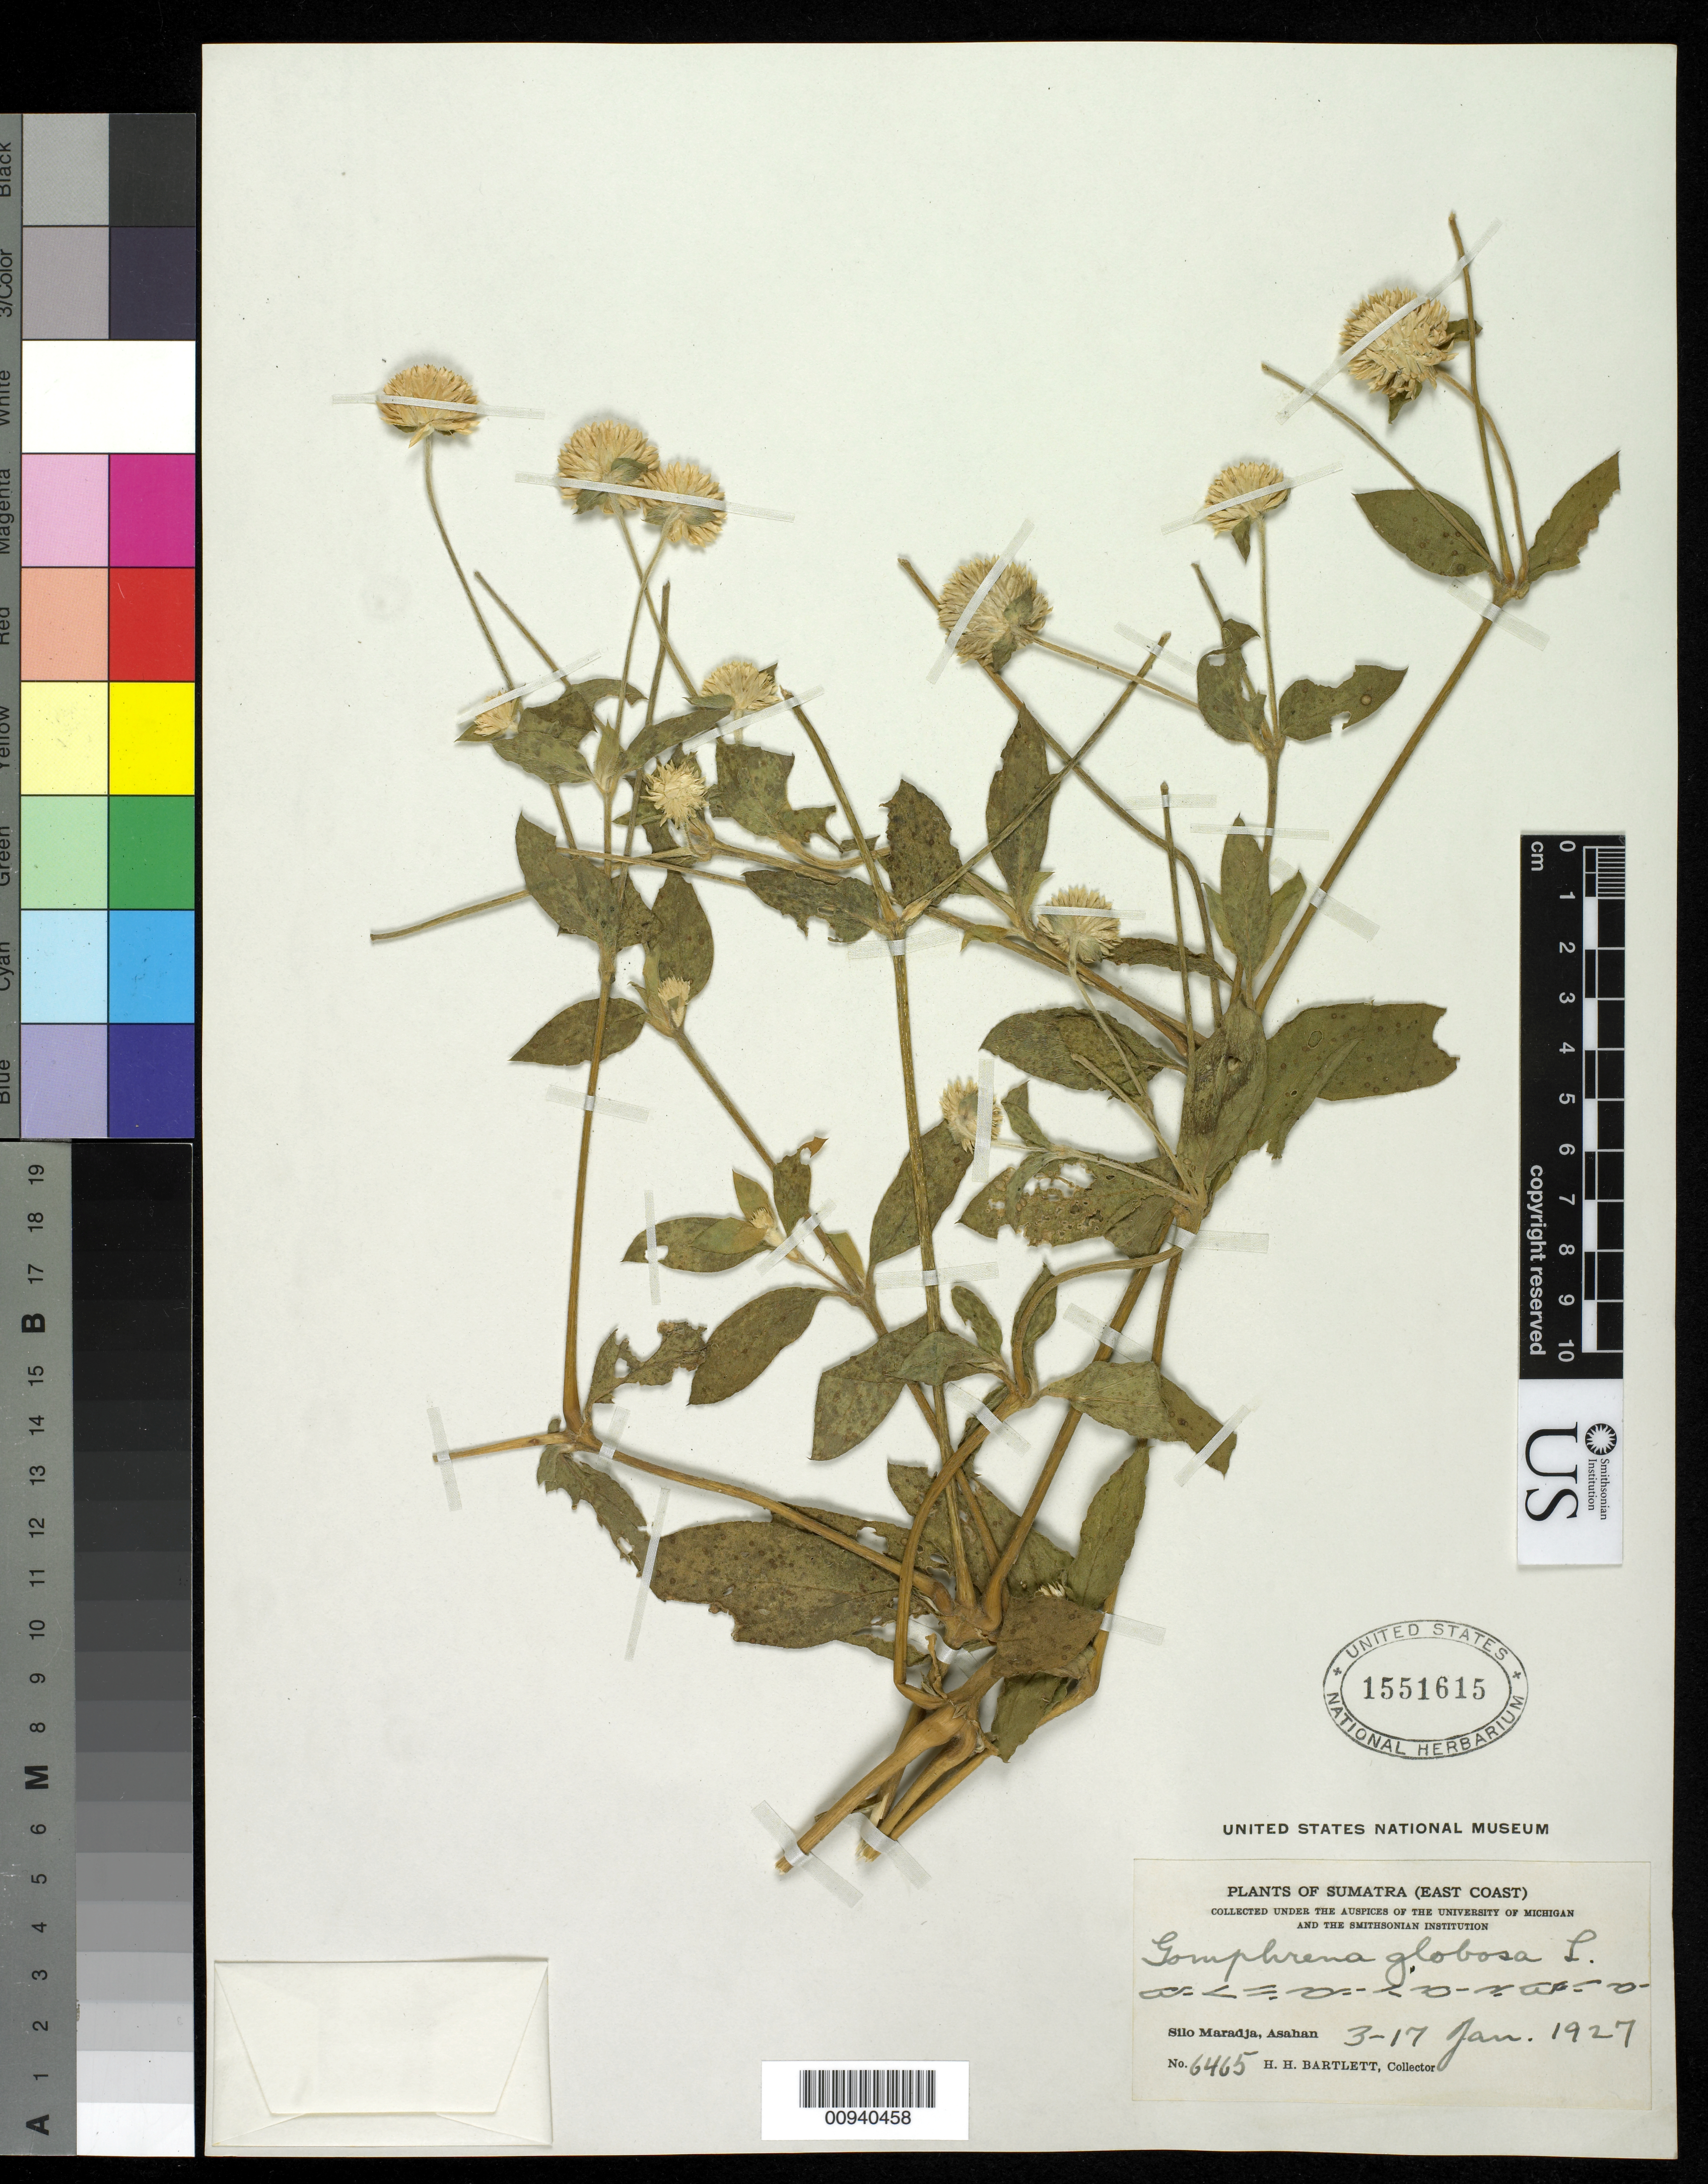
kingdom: Plantae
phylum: Tracheophyta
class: Magnoliopsida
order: Caryophyllales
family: Amaranthaceae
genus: Gomphrena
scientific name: Gomphrena globosa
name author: L.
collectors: H. H. Bartlett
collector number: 6465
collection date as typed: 03 Jan 1927 to 17 Jan 1927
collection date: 1927-01-03/1927-01-17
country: Indonesia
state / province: Sumatra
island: Sumatra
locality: silo Maradja, Asahan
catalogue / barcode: US 1551615